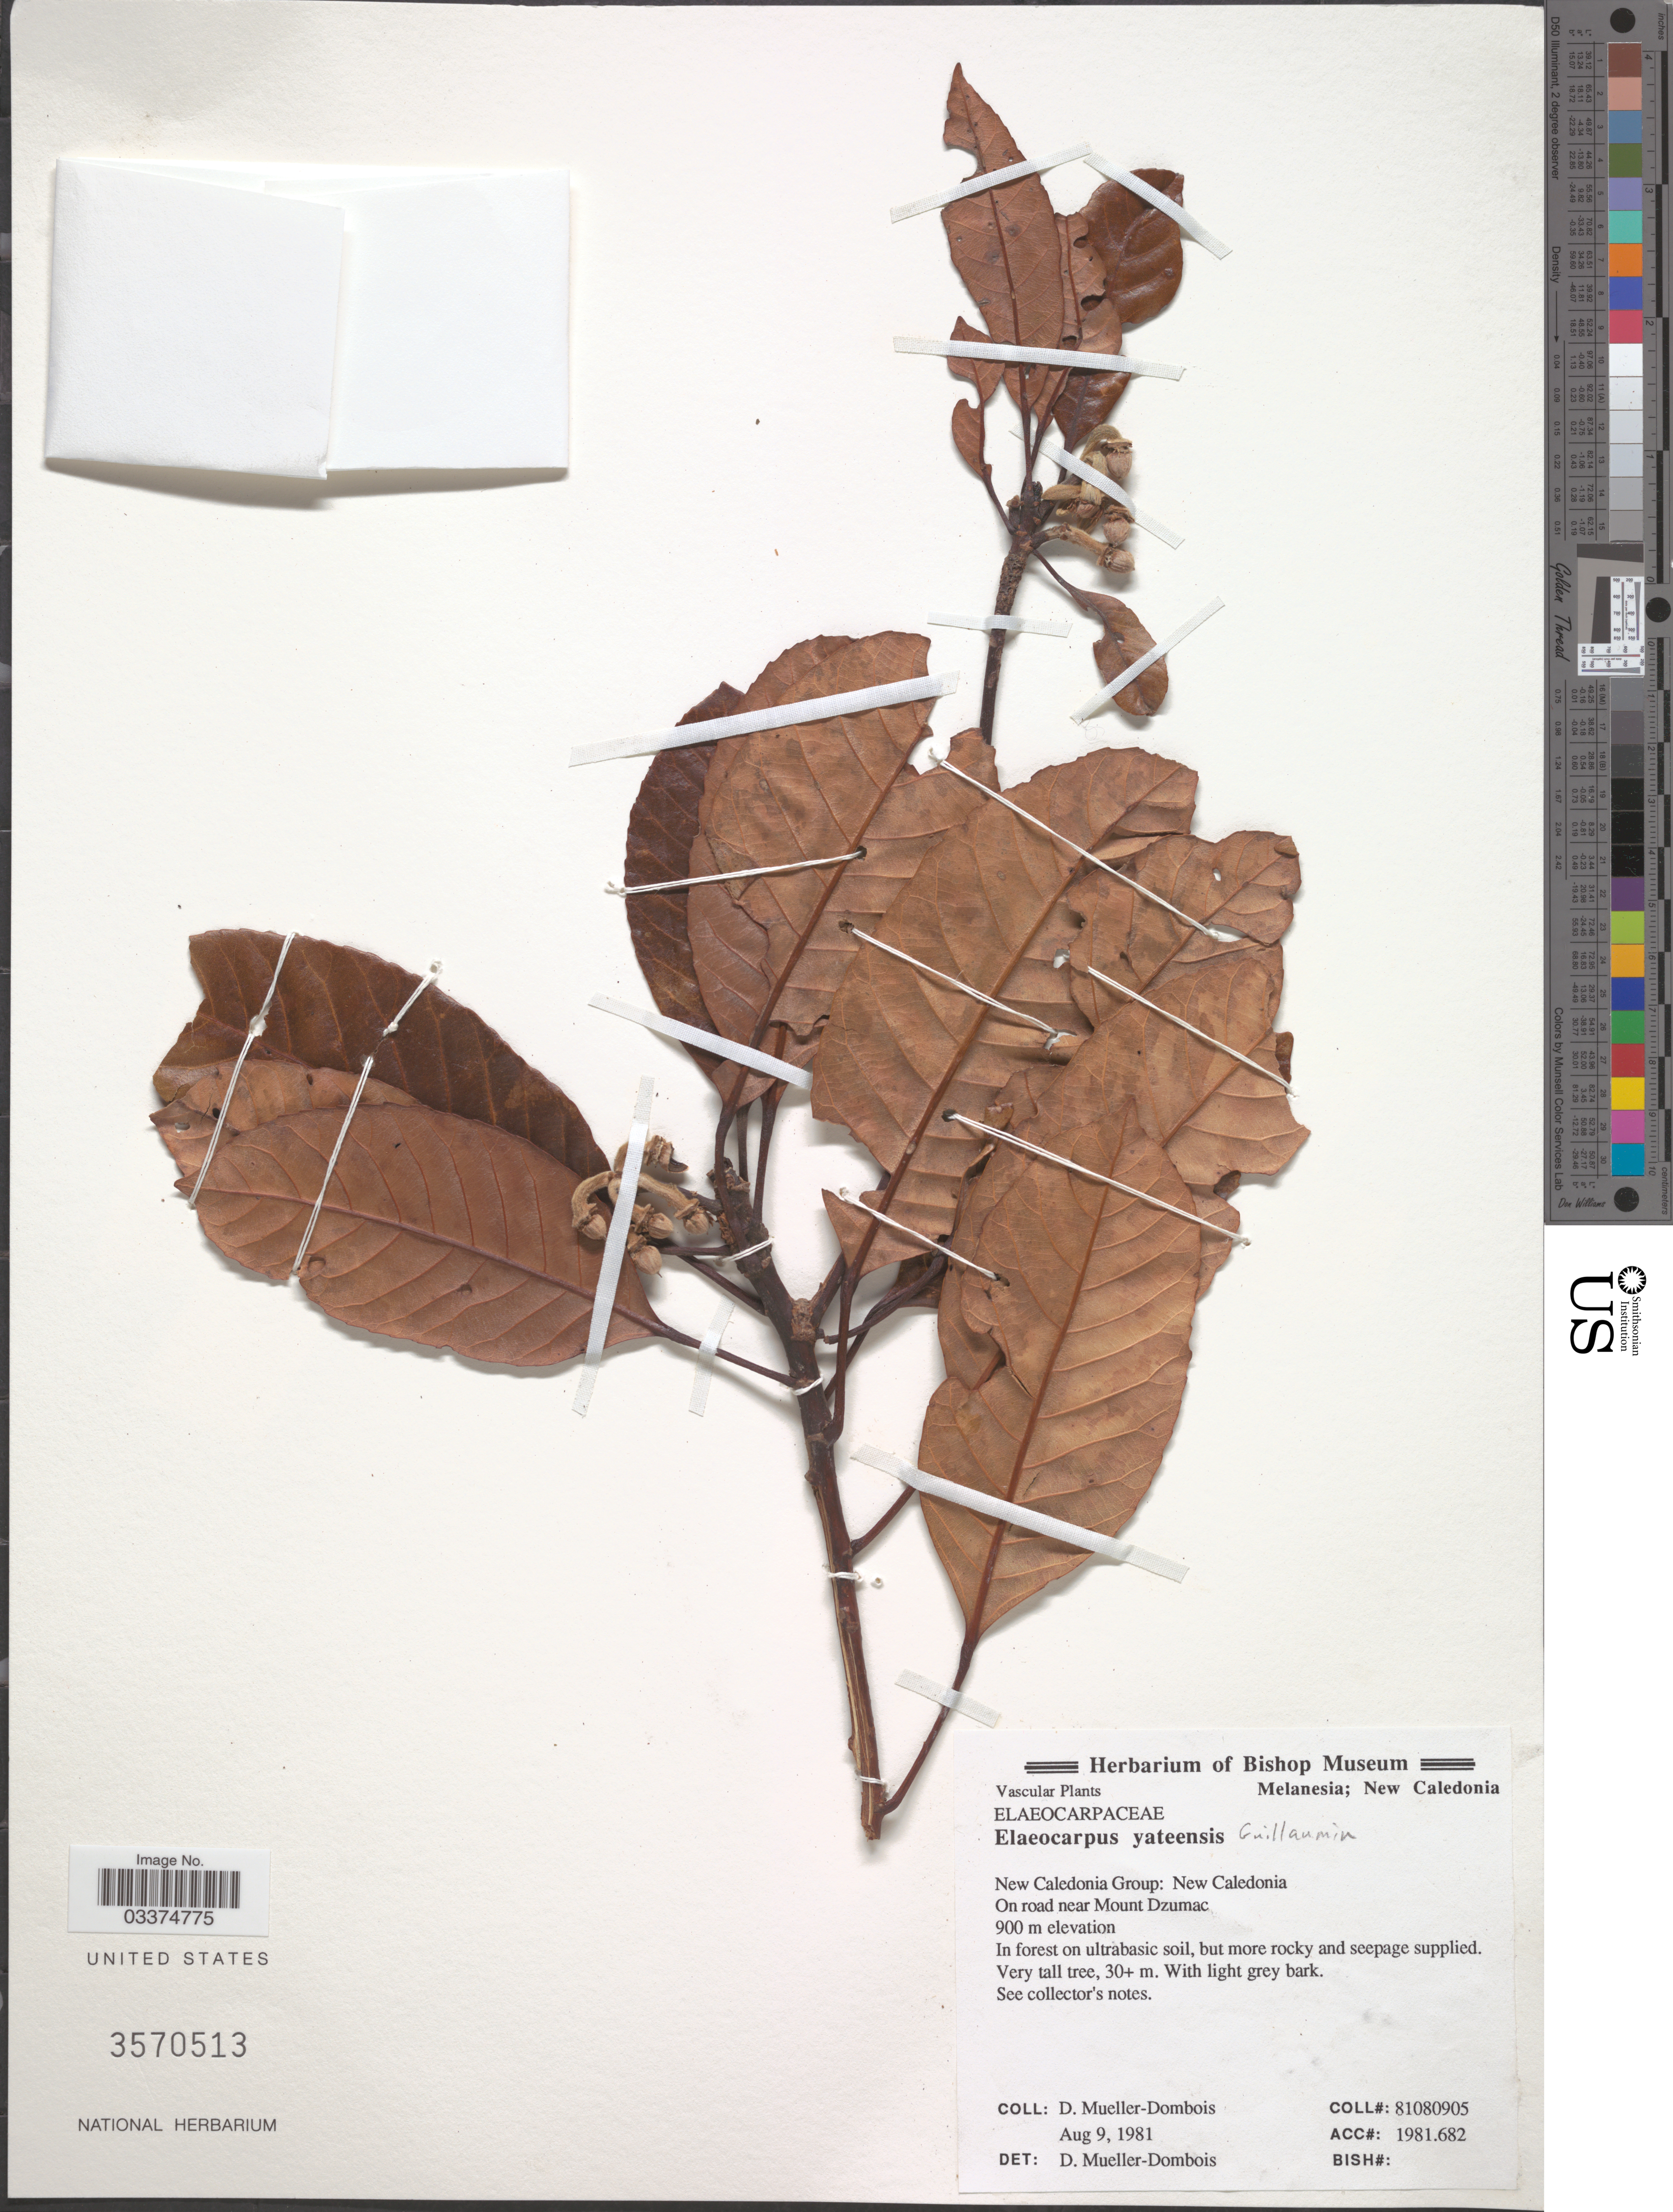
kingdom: Plantae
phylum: Tracheophyta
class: Magnoliopsida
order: Oxalidales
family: Elaeocarpaceae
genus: Elaeocarpus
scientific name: Elaeocarpus yateensis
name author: Guillaumin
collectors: D. Mueller-Dombois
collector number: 81080905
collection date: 1981-08-09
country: New Caledonia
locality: New Caledonia Group. On road near Mount Dzumac.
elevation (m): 900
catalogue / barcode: US 3570513